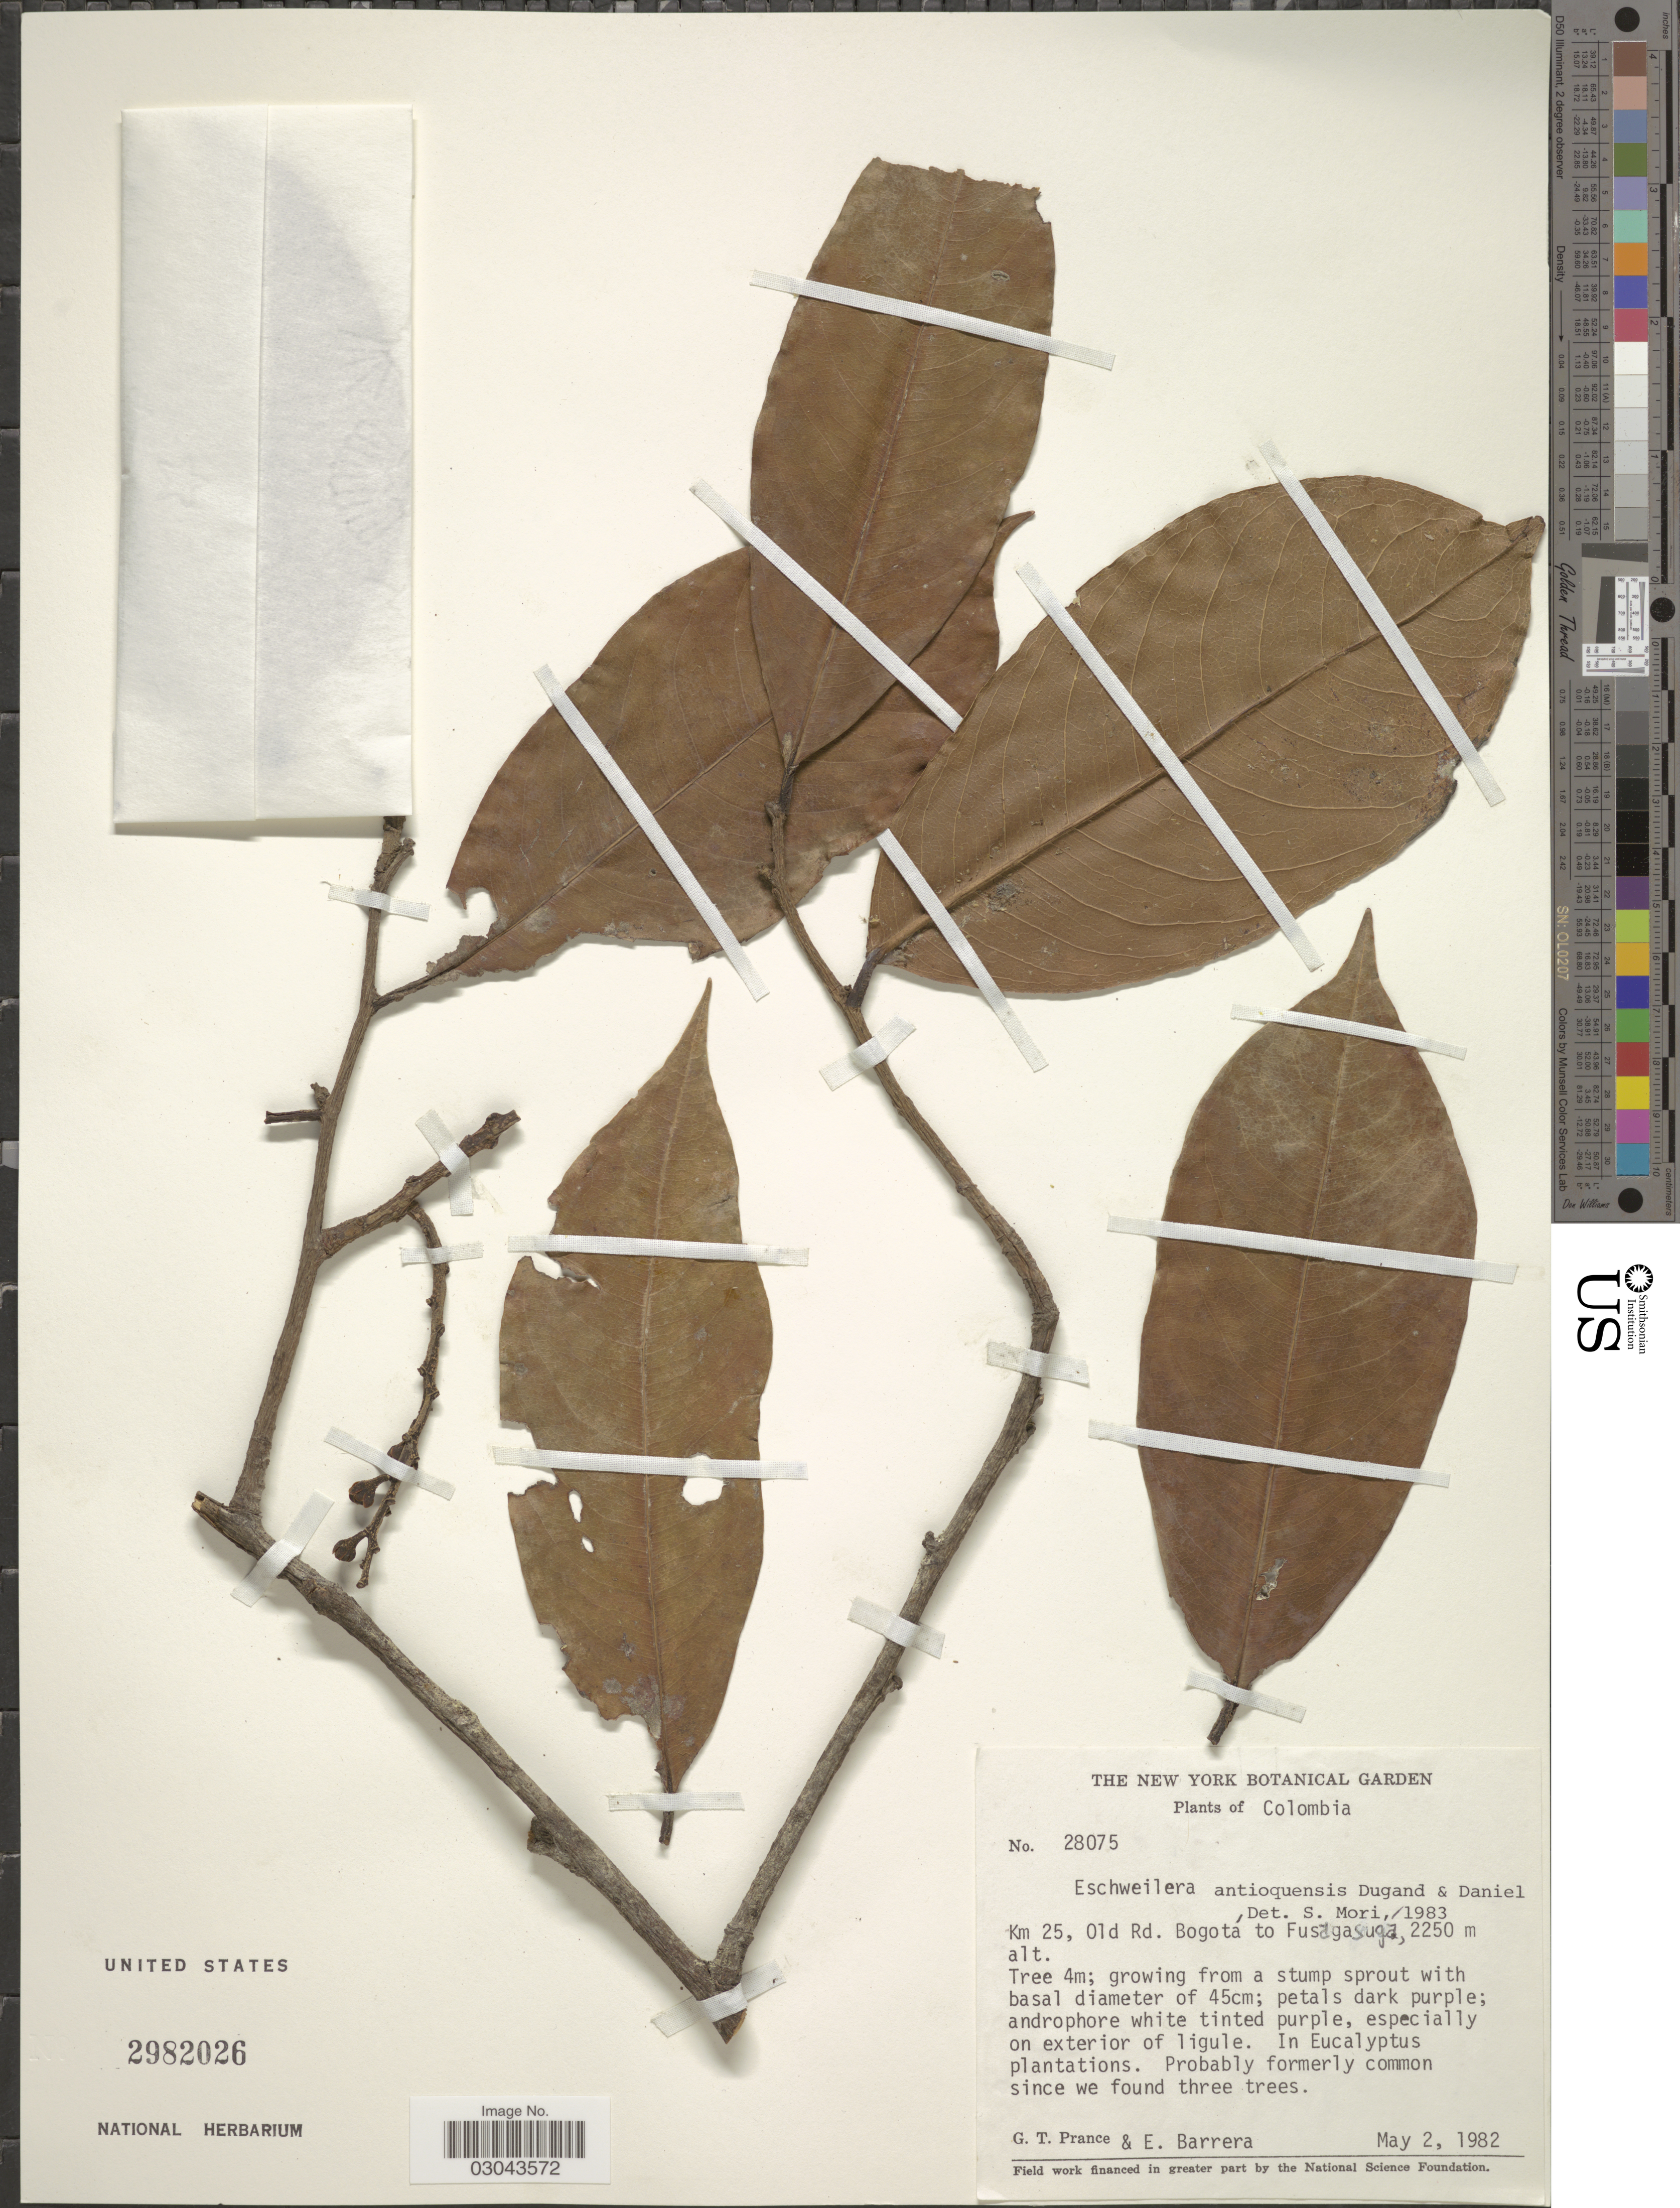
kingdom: Plantae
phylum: Tracheophyta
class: Magnoliopsida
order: Ericales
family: Lecythidaceae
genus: Eschweilera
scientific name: Eschweilera antioquensis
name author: Dugand G. & Daniel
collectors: G. T. Prance & E. Barrera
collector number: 28075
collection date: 1982-05-02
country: Colombia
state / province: Bogota D.C.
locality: Km 25, Old Rd. Bogotá to Fusagasuga.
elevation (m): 2250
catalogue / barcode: US 2982026